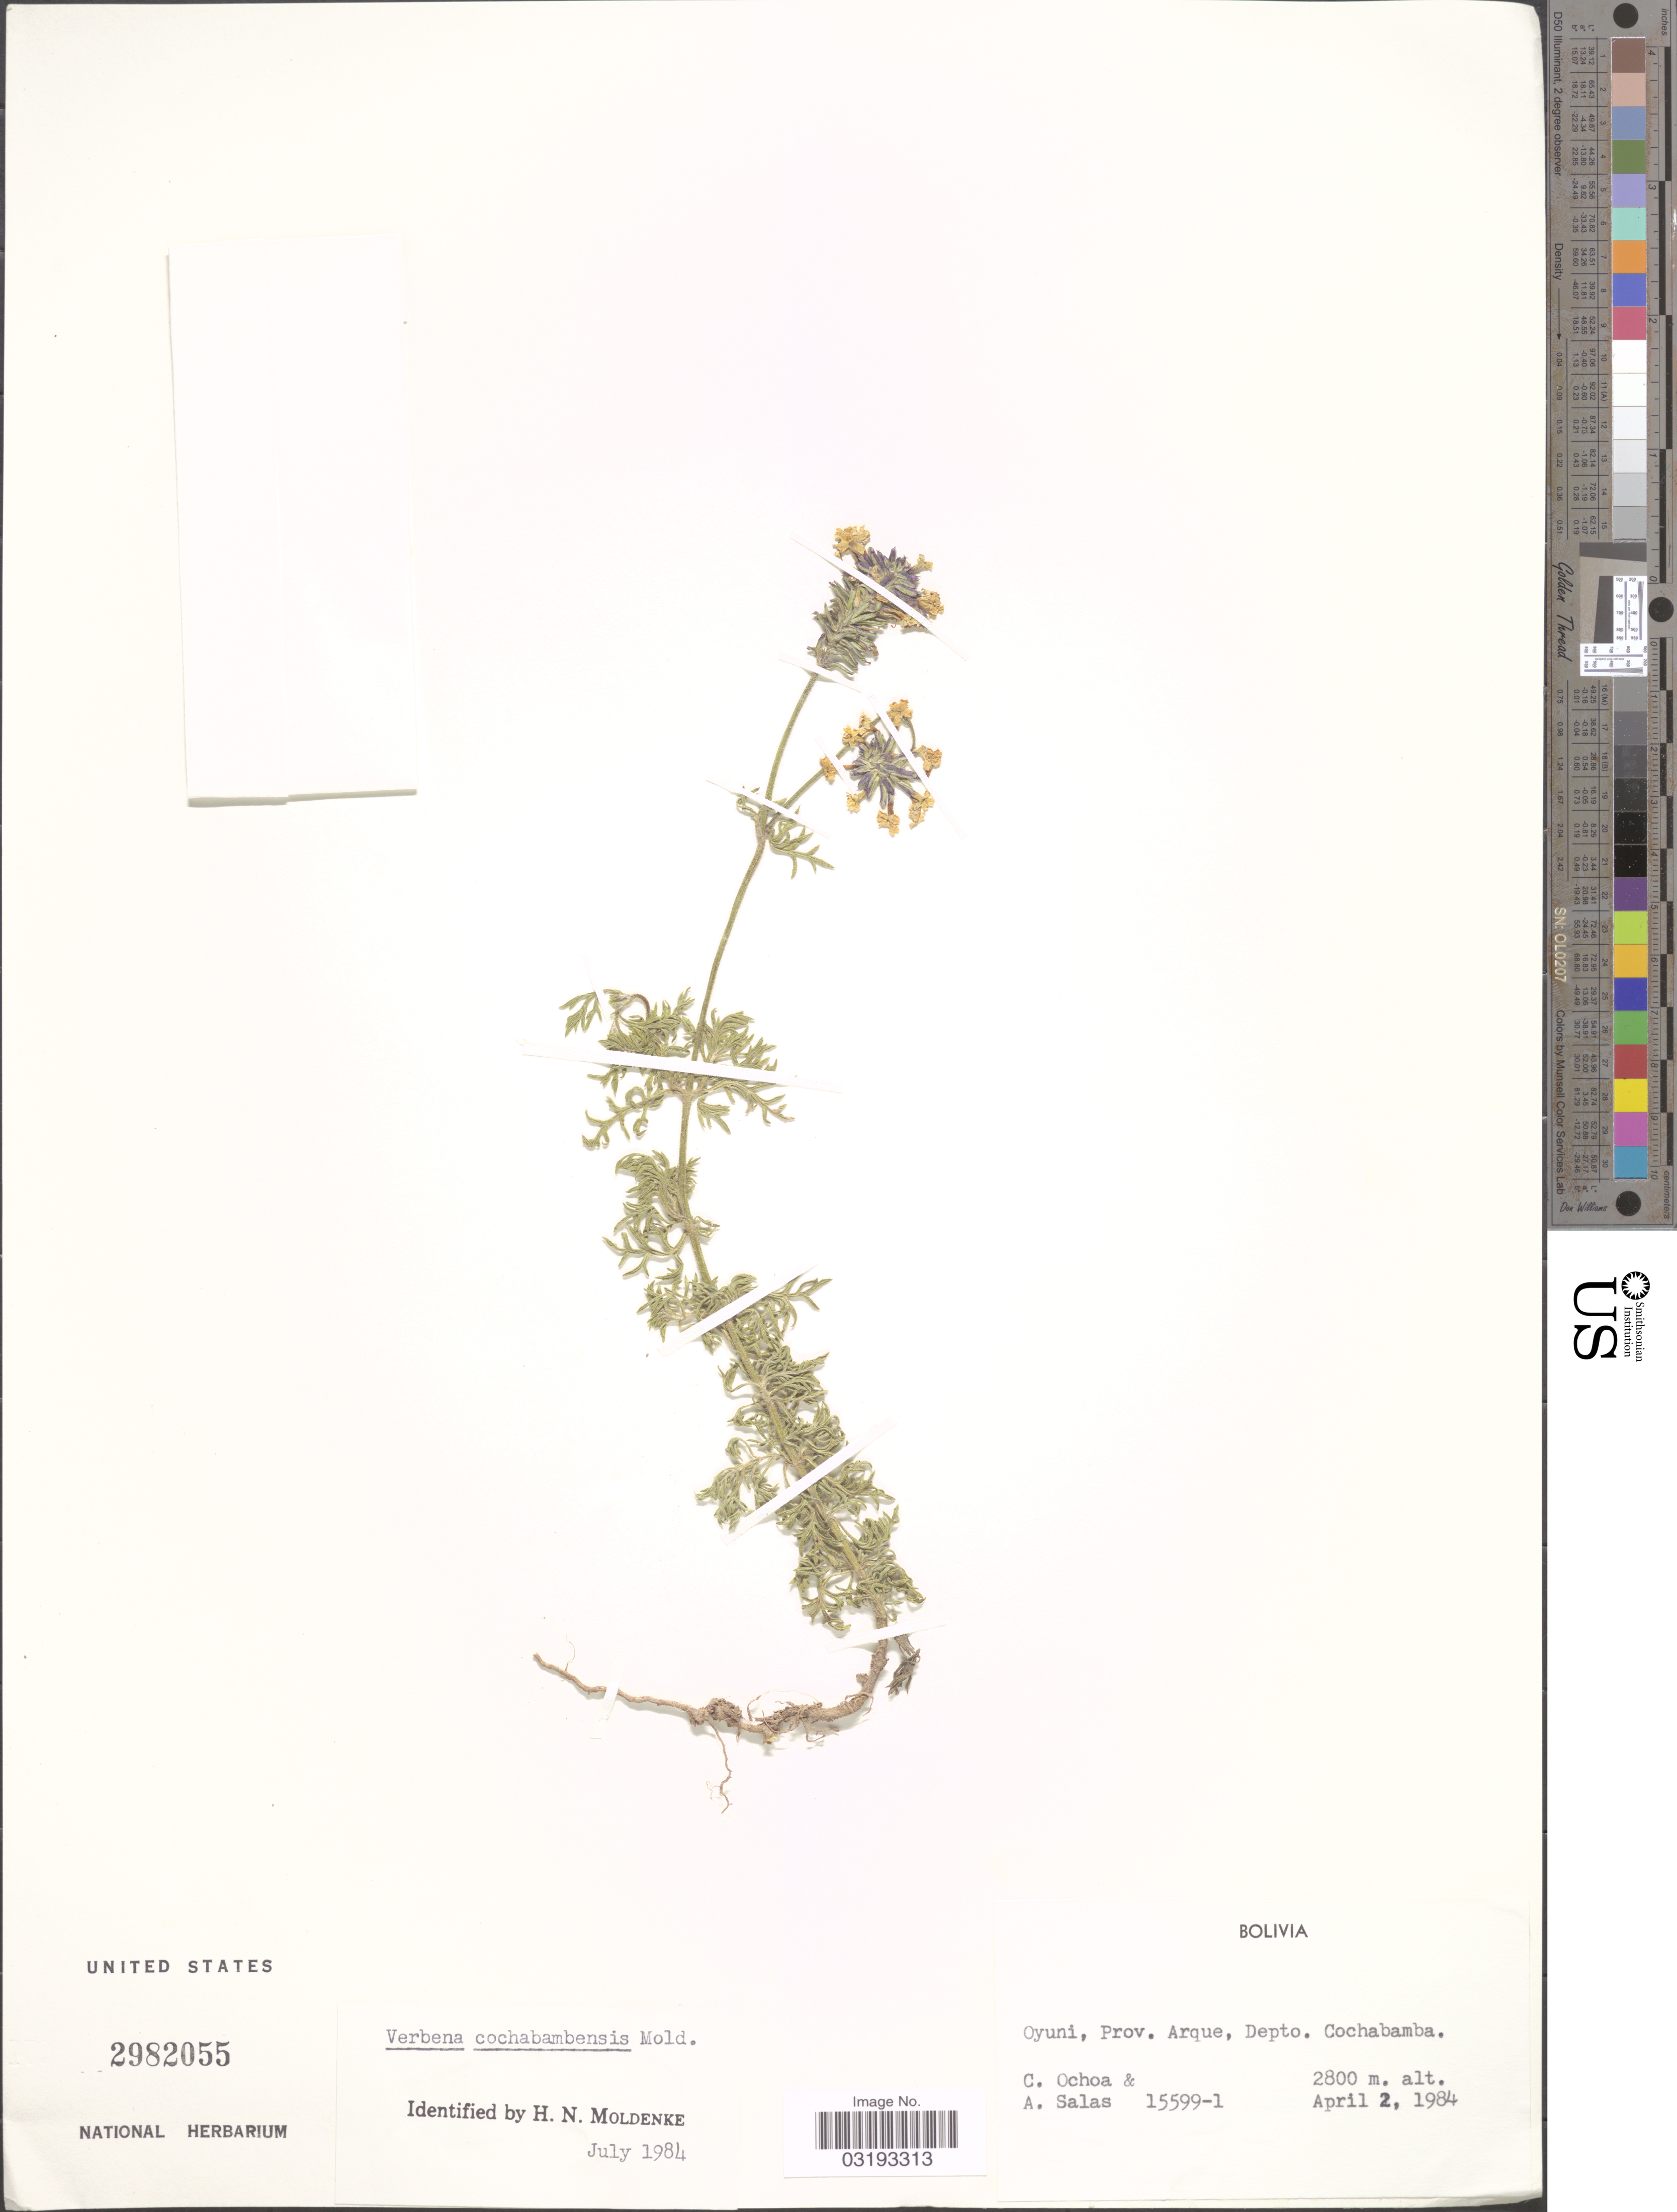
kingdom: Plantae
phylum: Tracheophyta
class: Magnoliopsida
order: Lamiales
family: Verbenaceae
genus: Verbena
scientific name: Verbena cochabambensis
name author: Moldenke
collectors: C. Ochoa & A. Salas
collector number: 15599-1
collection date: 1984-04-02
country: Bolivia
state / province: Cochabamba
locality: Oyuni, Prov. Arque, Depto. Cochabamba.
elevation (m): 2800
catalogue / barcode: US 2982055